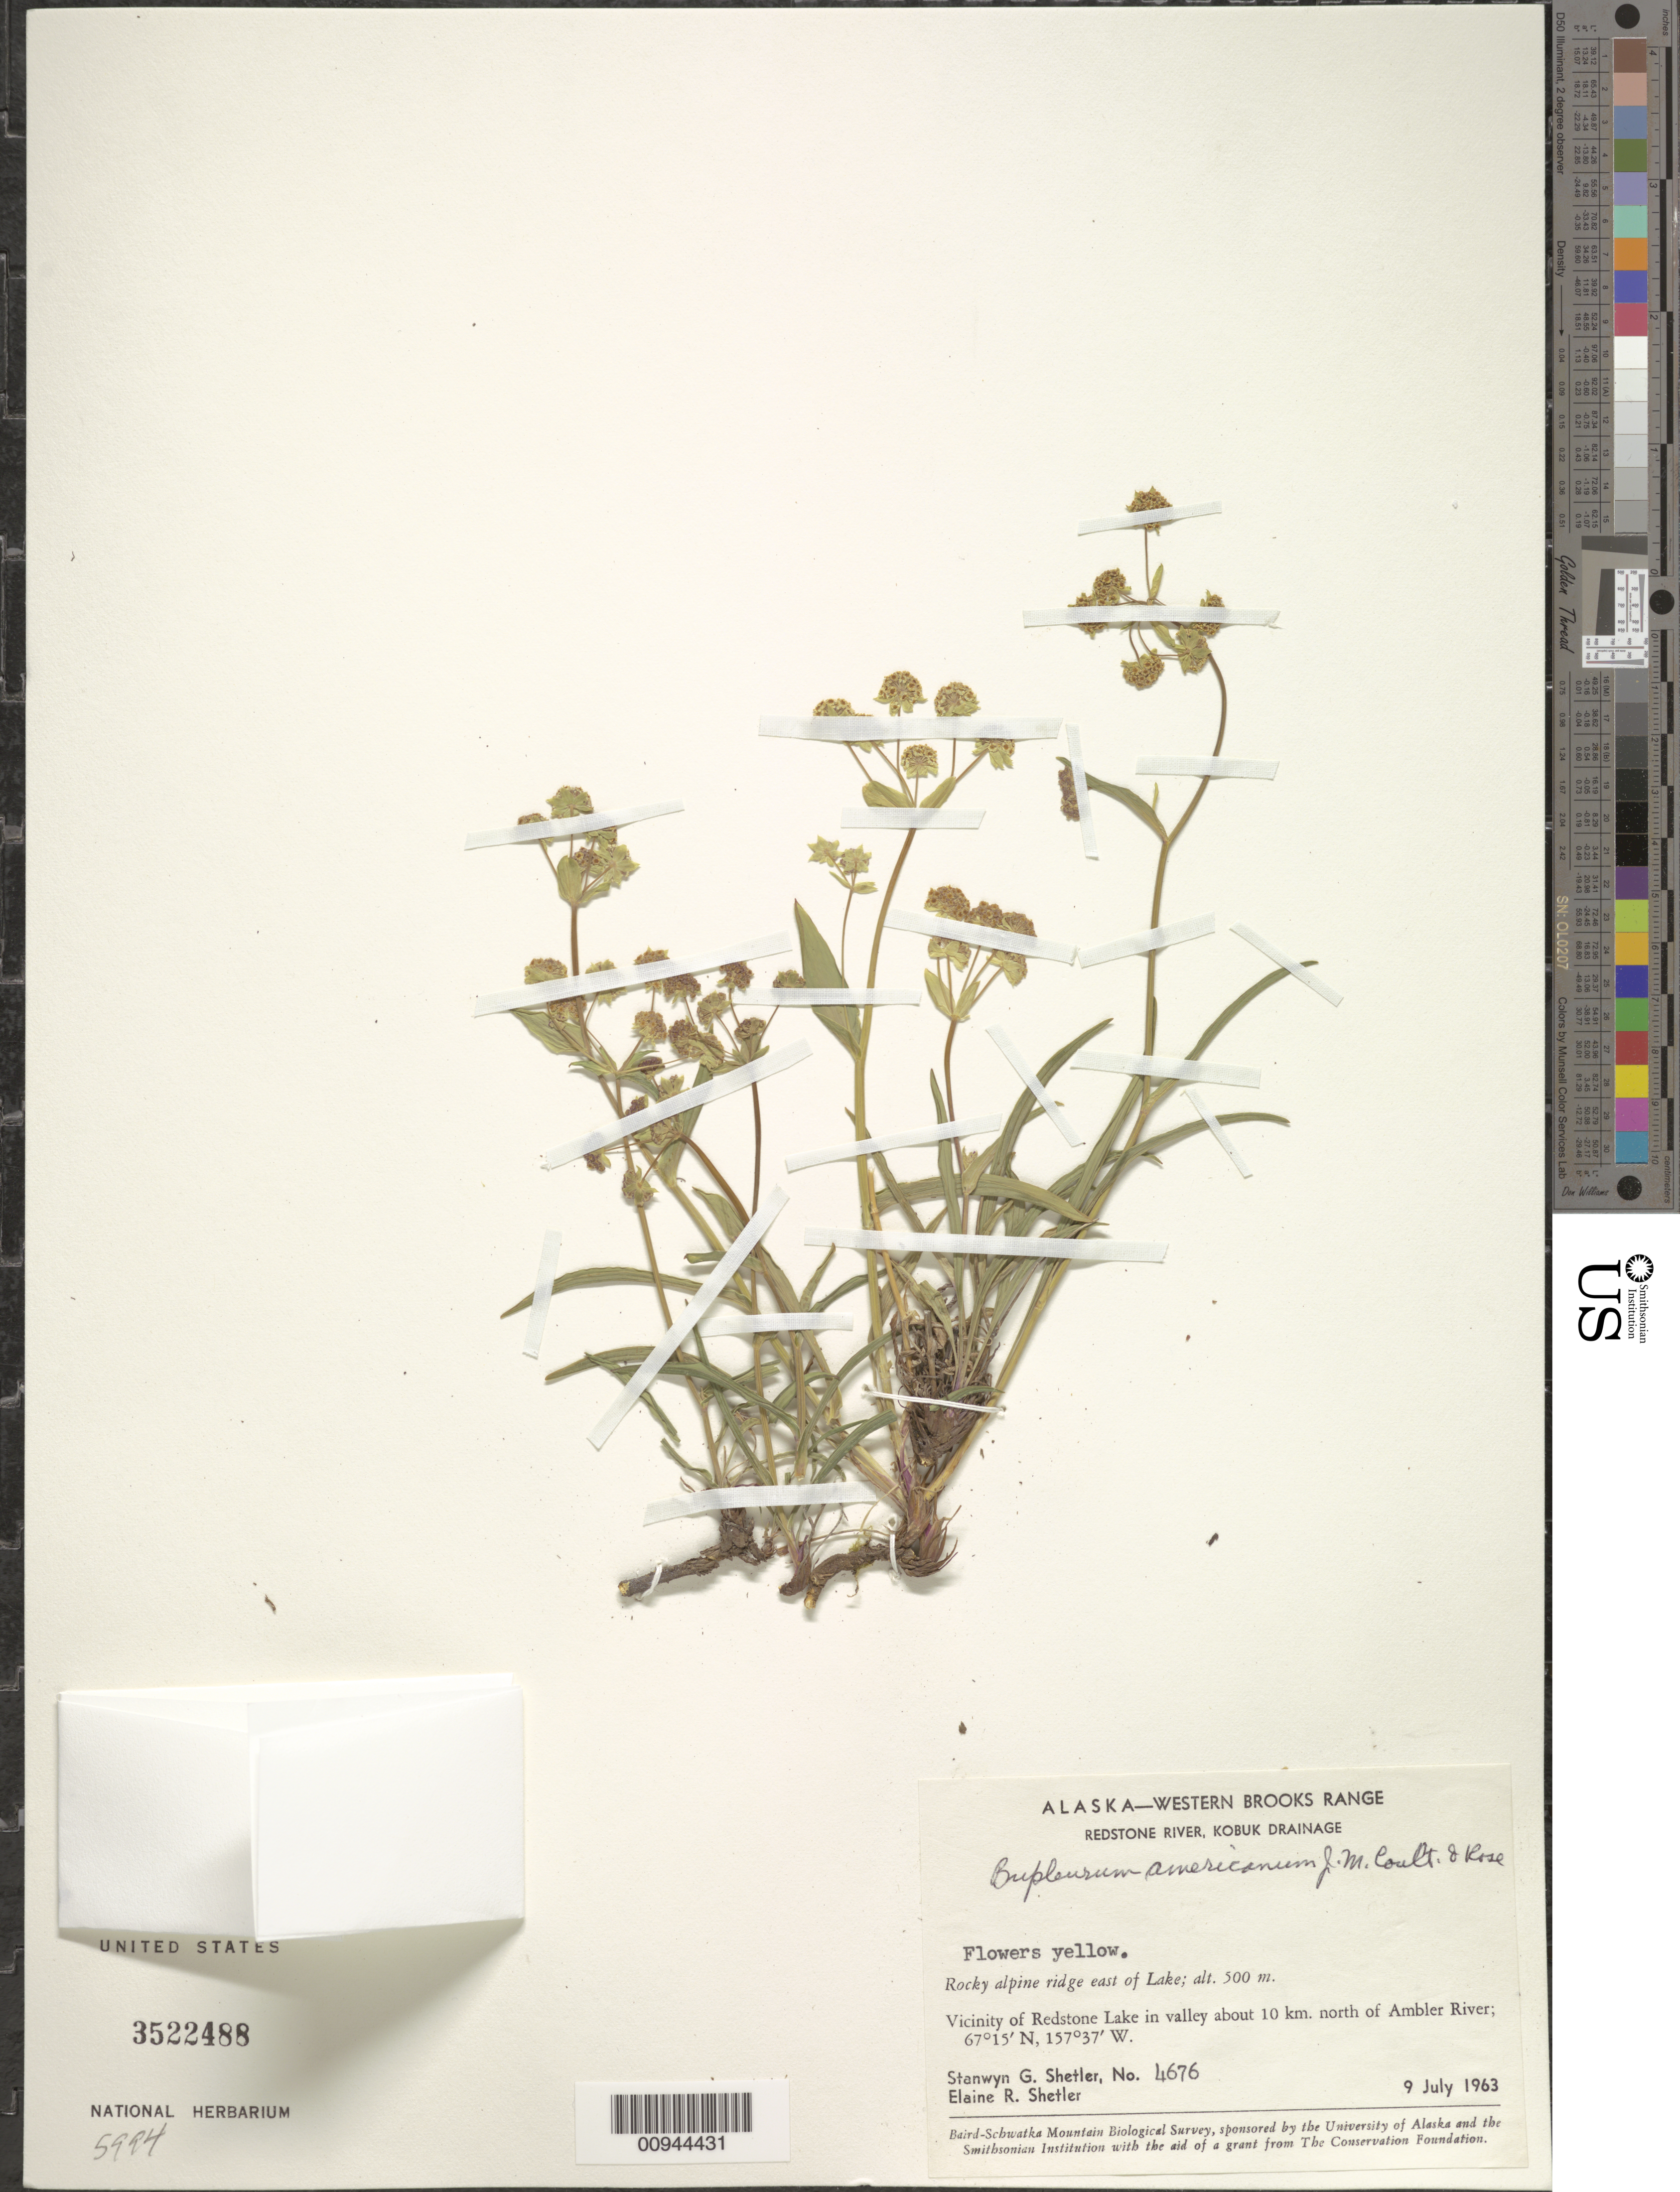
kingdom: Plantae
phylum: Tracheophyta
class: Magnoliopsida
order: Apiales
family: Apiaceae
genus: Bupleurum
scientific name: Bupleurum americanum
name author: J.M. Coult. & Rose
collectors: S. Shetler & E. R. Shetler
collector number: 4676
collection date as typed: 09 Jul 1963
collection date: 1963-07-09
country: United States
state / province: Alaska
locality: Vicinity of Redstone Lake in valley about 10 km. north of Ambler River. Western Brooks Range, Redstone River, Kobuk Drainage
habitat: Rocky alpine ridge east of Lake.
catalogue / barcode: US 3522488